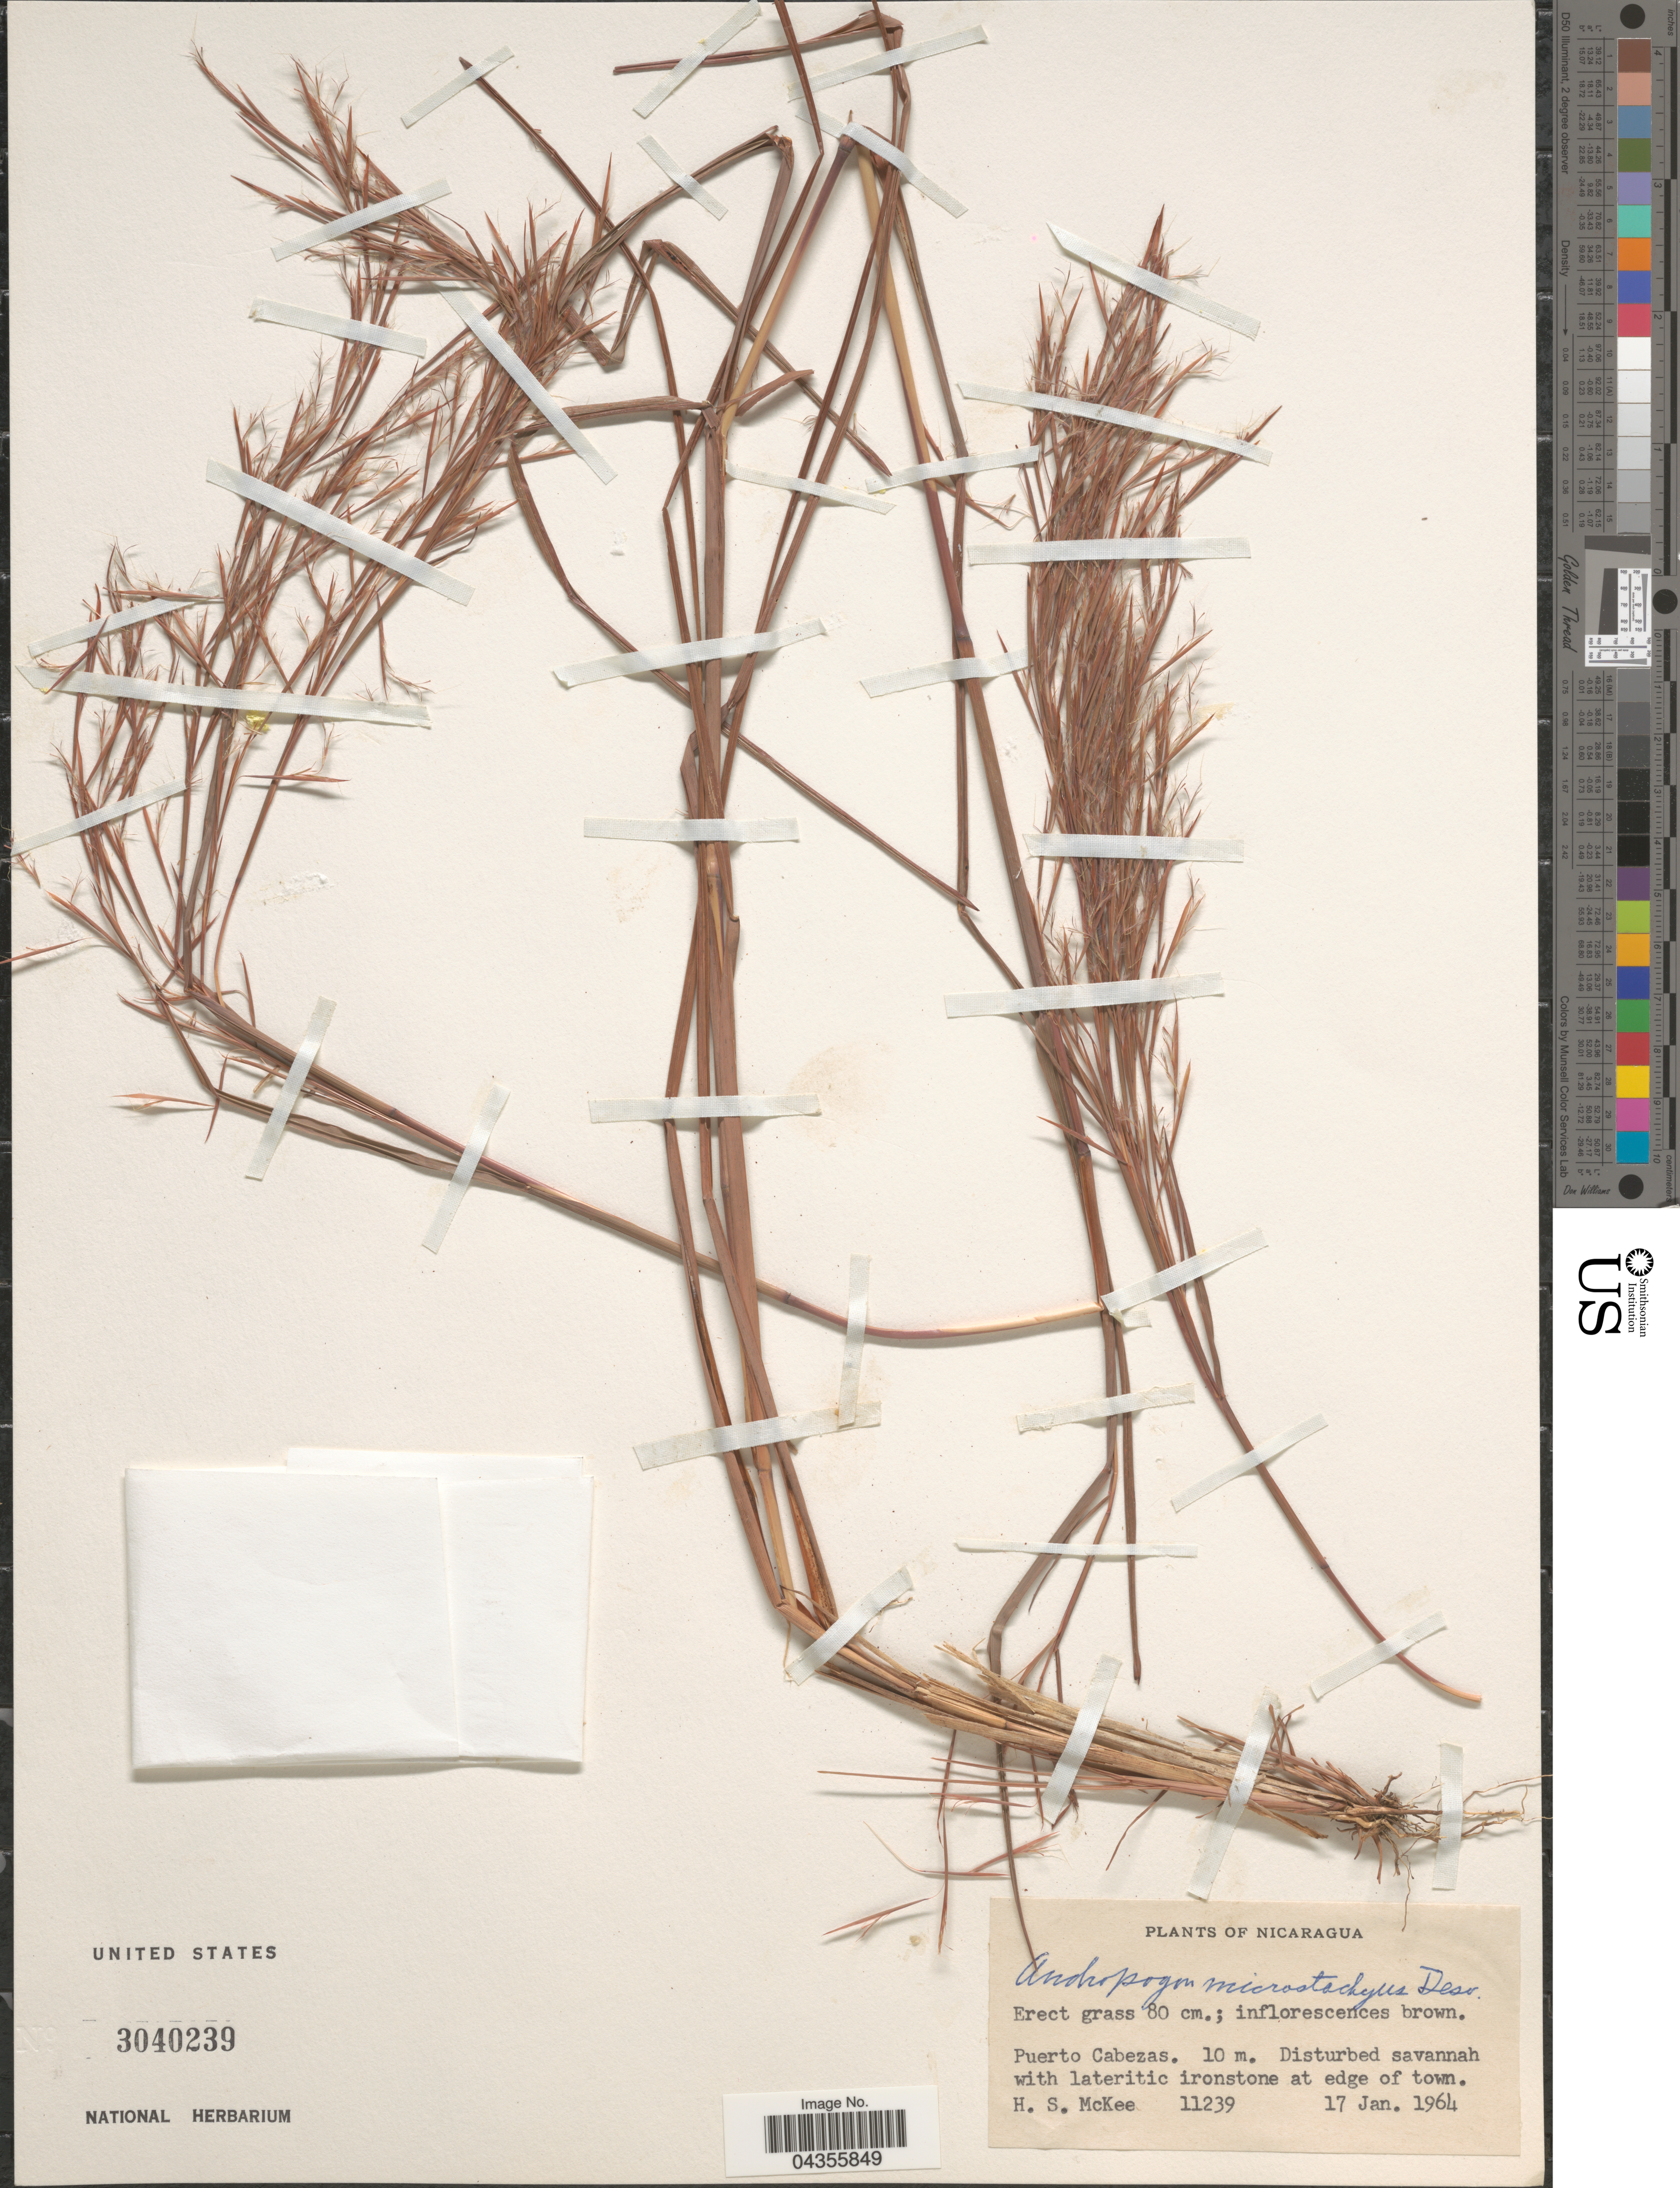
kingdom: Plantae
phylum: Tracheophyta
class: Liliopsida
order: Poales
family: Poaceae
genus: Schizachyrium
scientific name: Schizachyrium microstachyum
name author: (Desv. ex Ham.) Roseng. et al.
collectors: H. S. McKee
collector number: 11239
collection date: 1964-01-17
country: Nicaragua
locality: Puerto Cabezas.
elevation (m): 10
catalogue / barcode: US 3040239